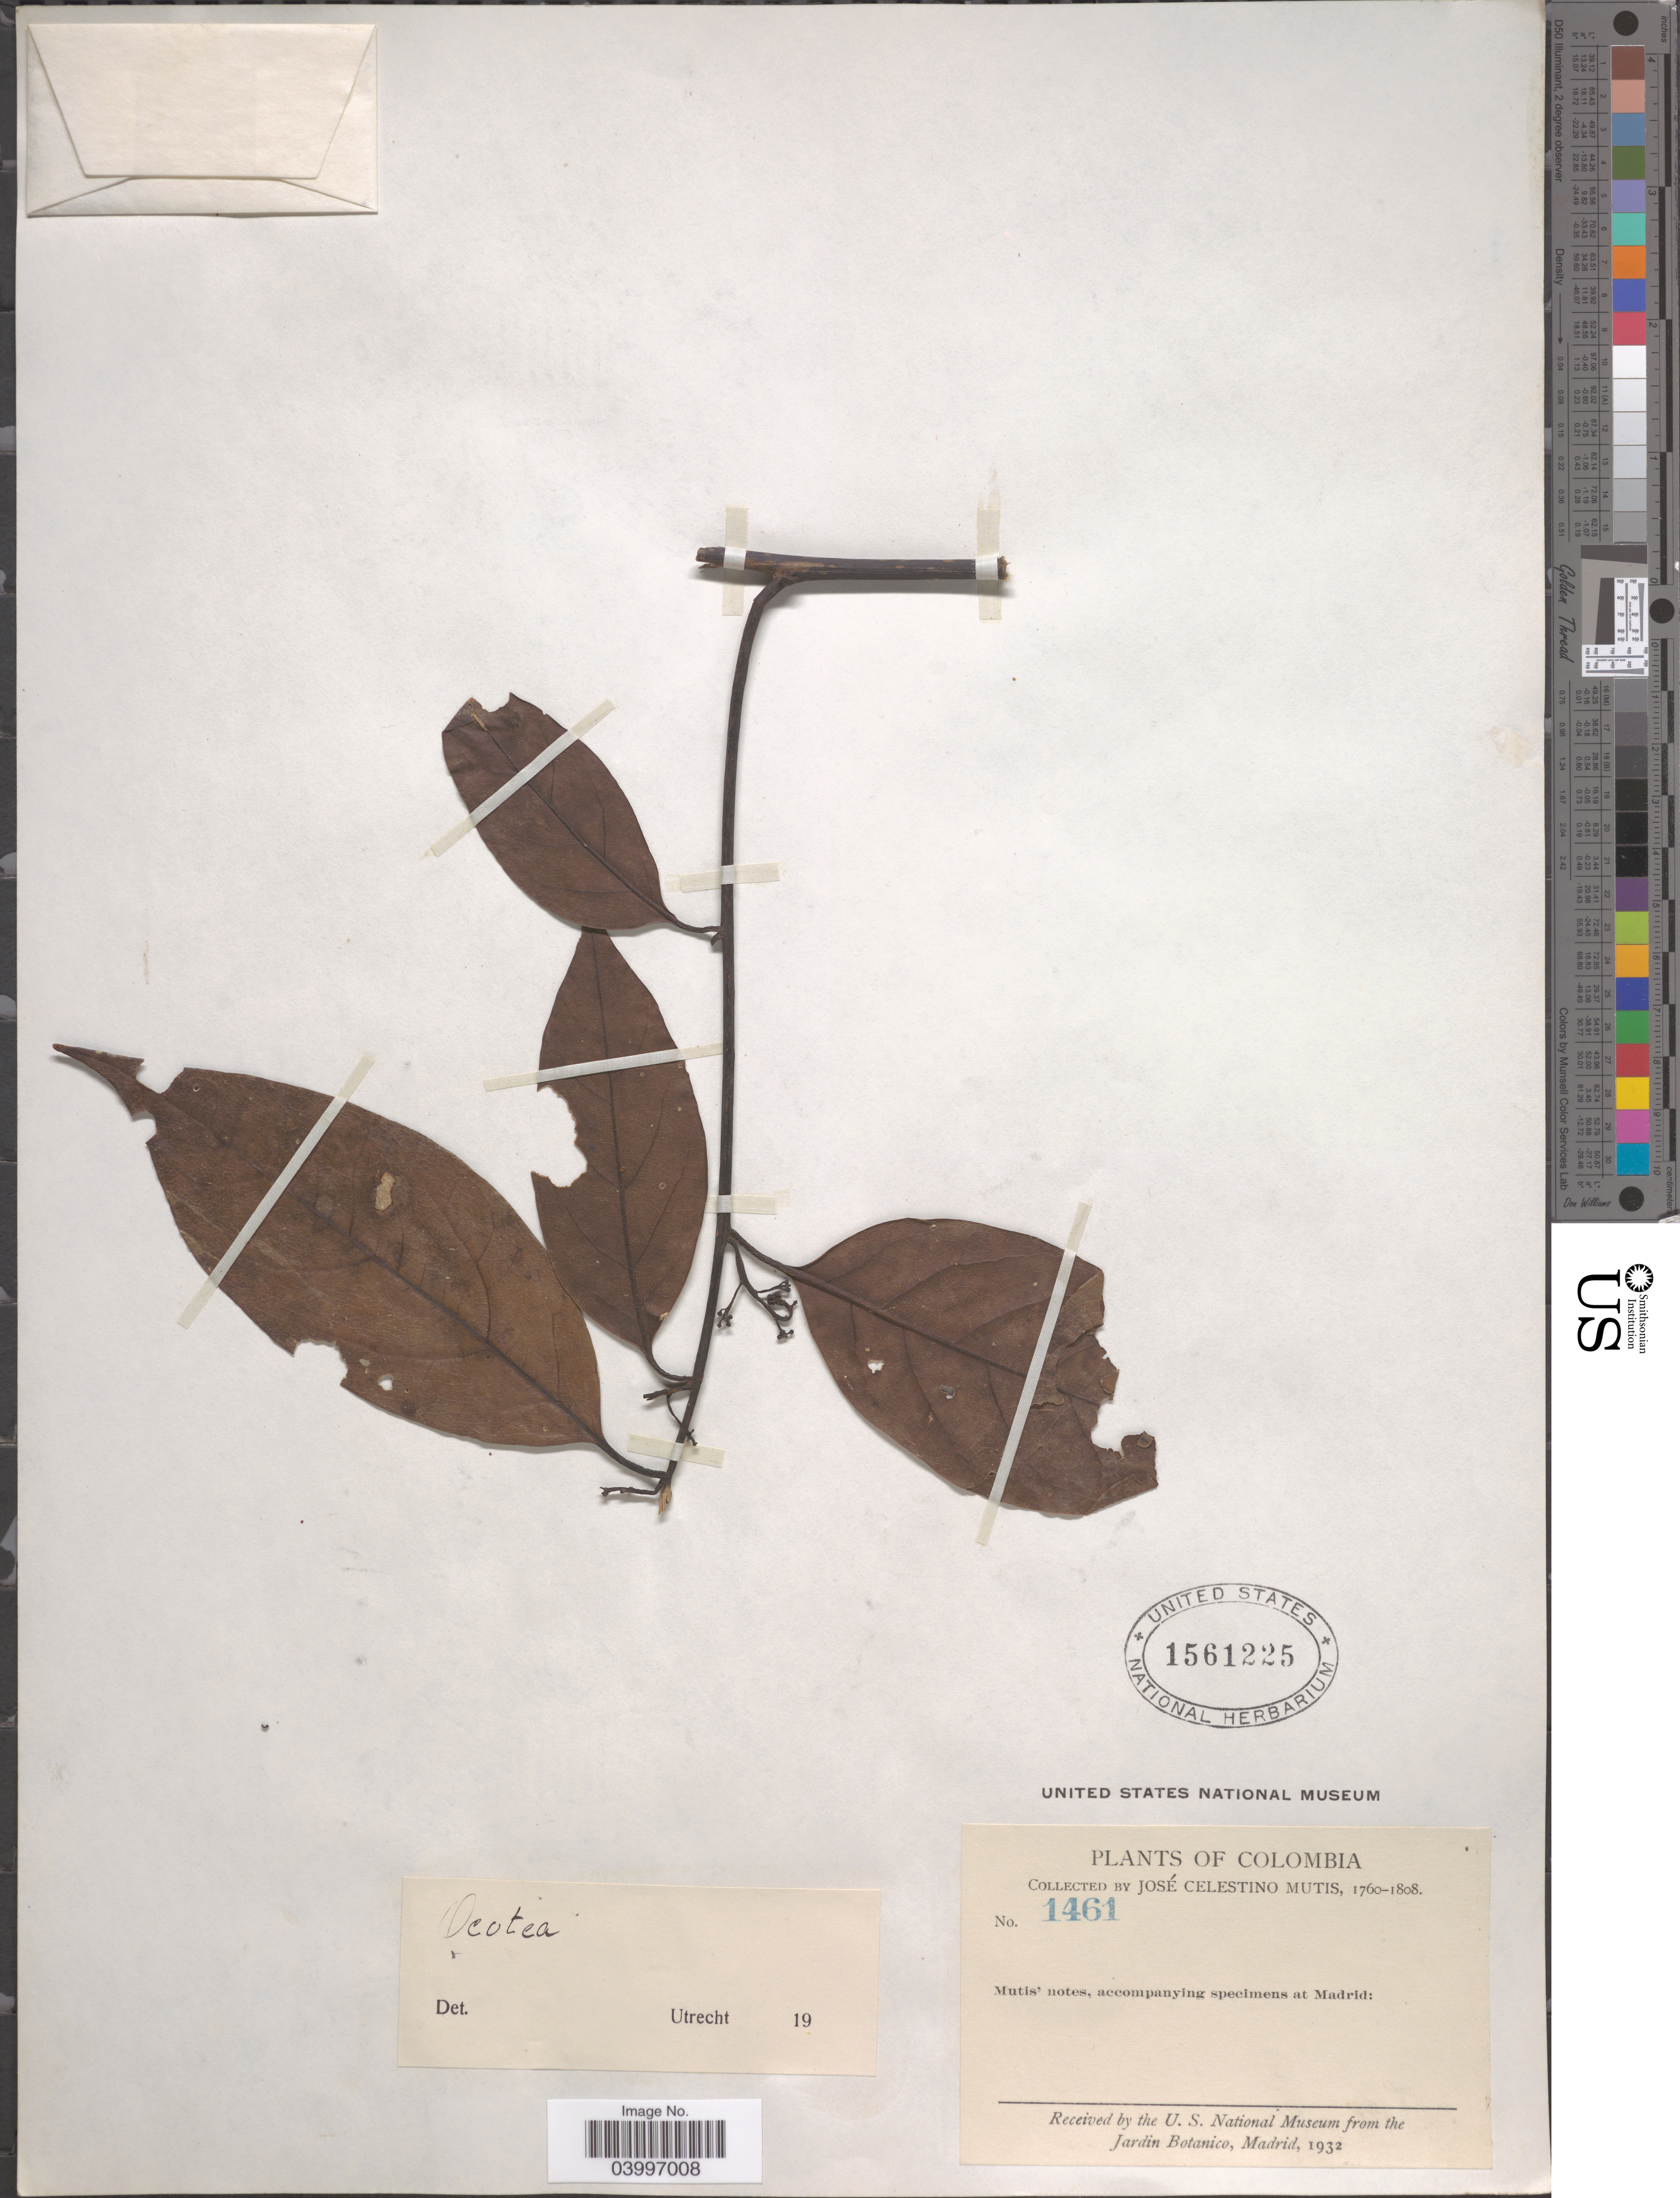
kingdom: Plantae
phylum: Tracheophyta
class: Magnoliopsida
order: Laurales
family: Lauraceae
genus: Ocotea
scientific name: Ocotea sp.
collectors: J. C. B. Mutis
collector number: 1461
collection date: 1760/1808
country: Colombia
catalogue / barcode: US 1561225